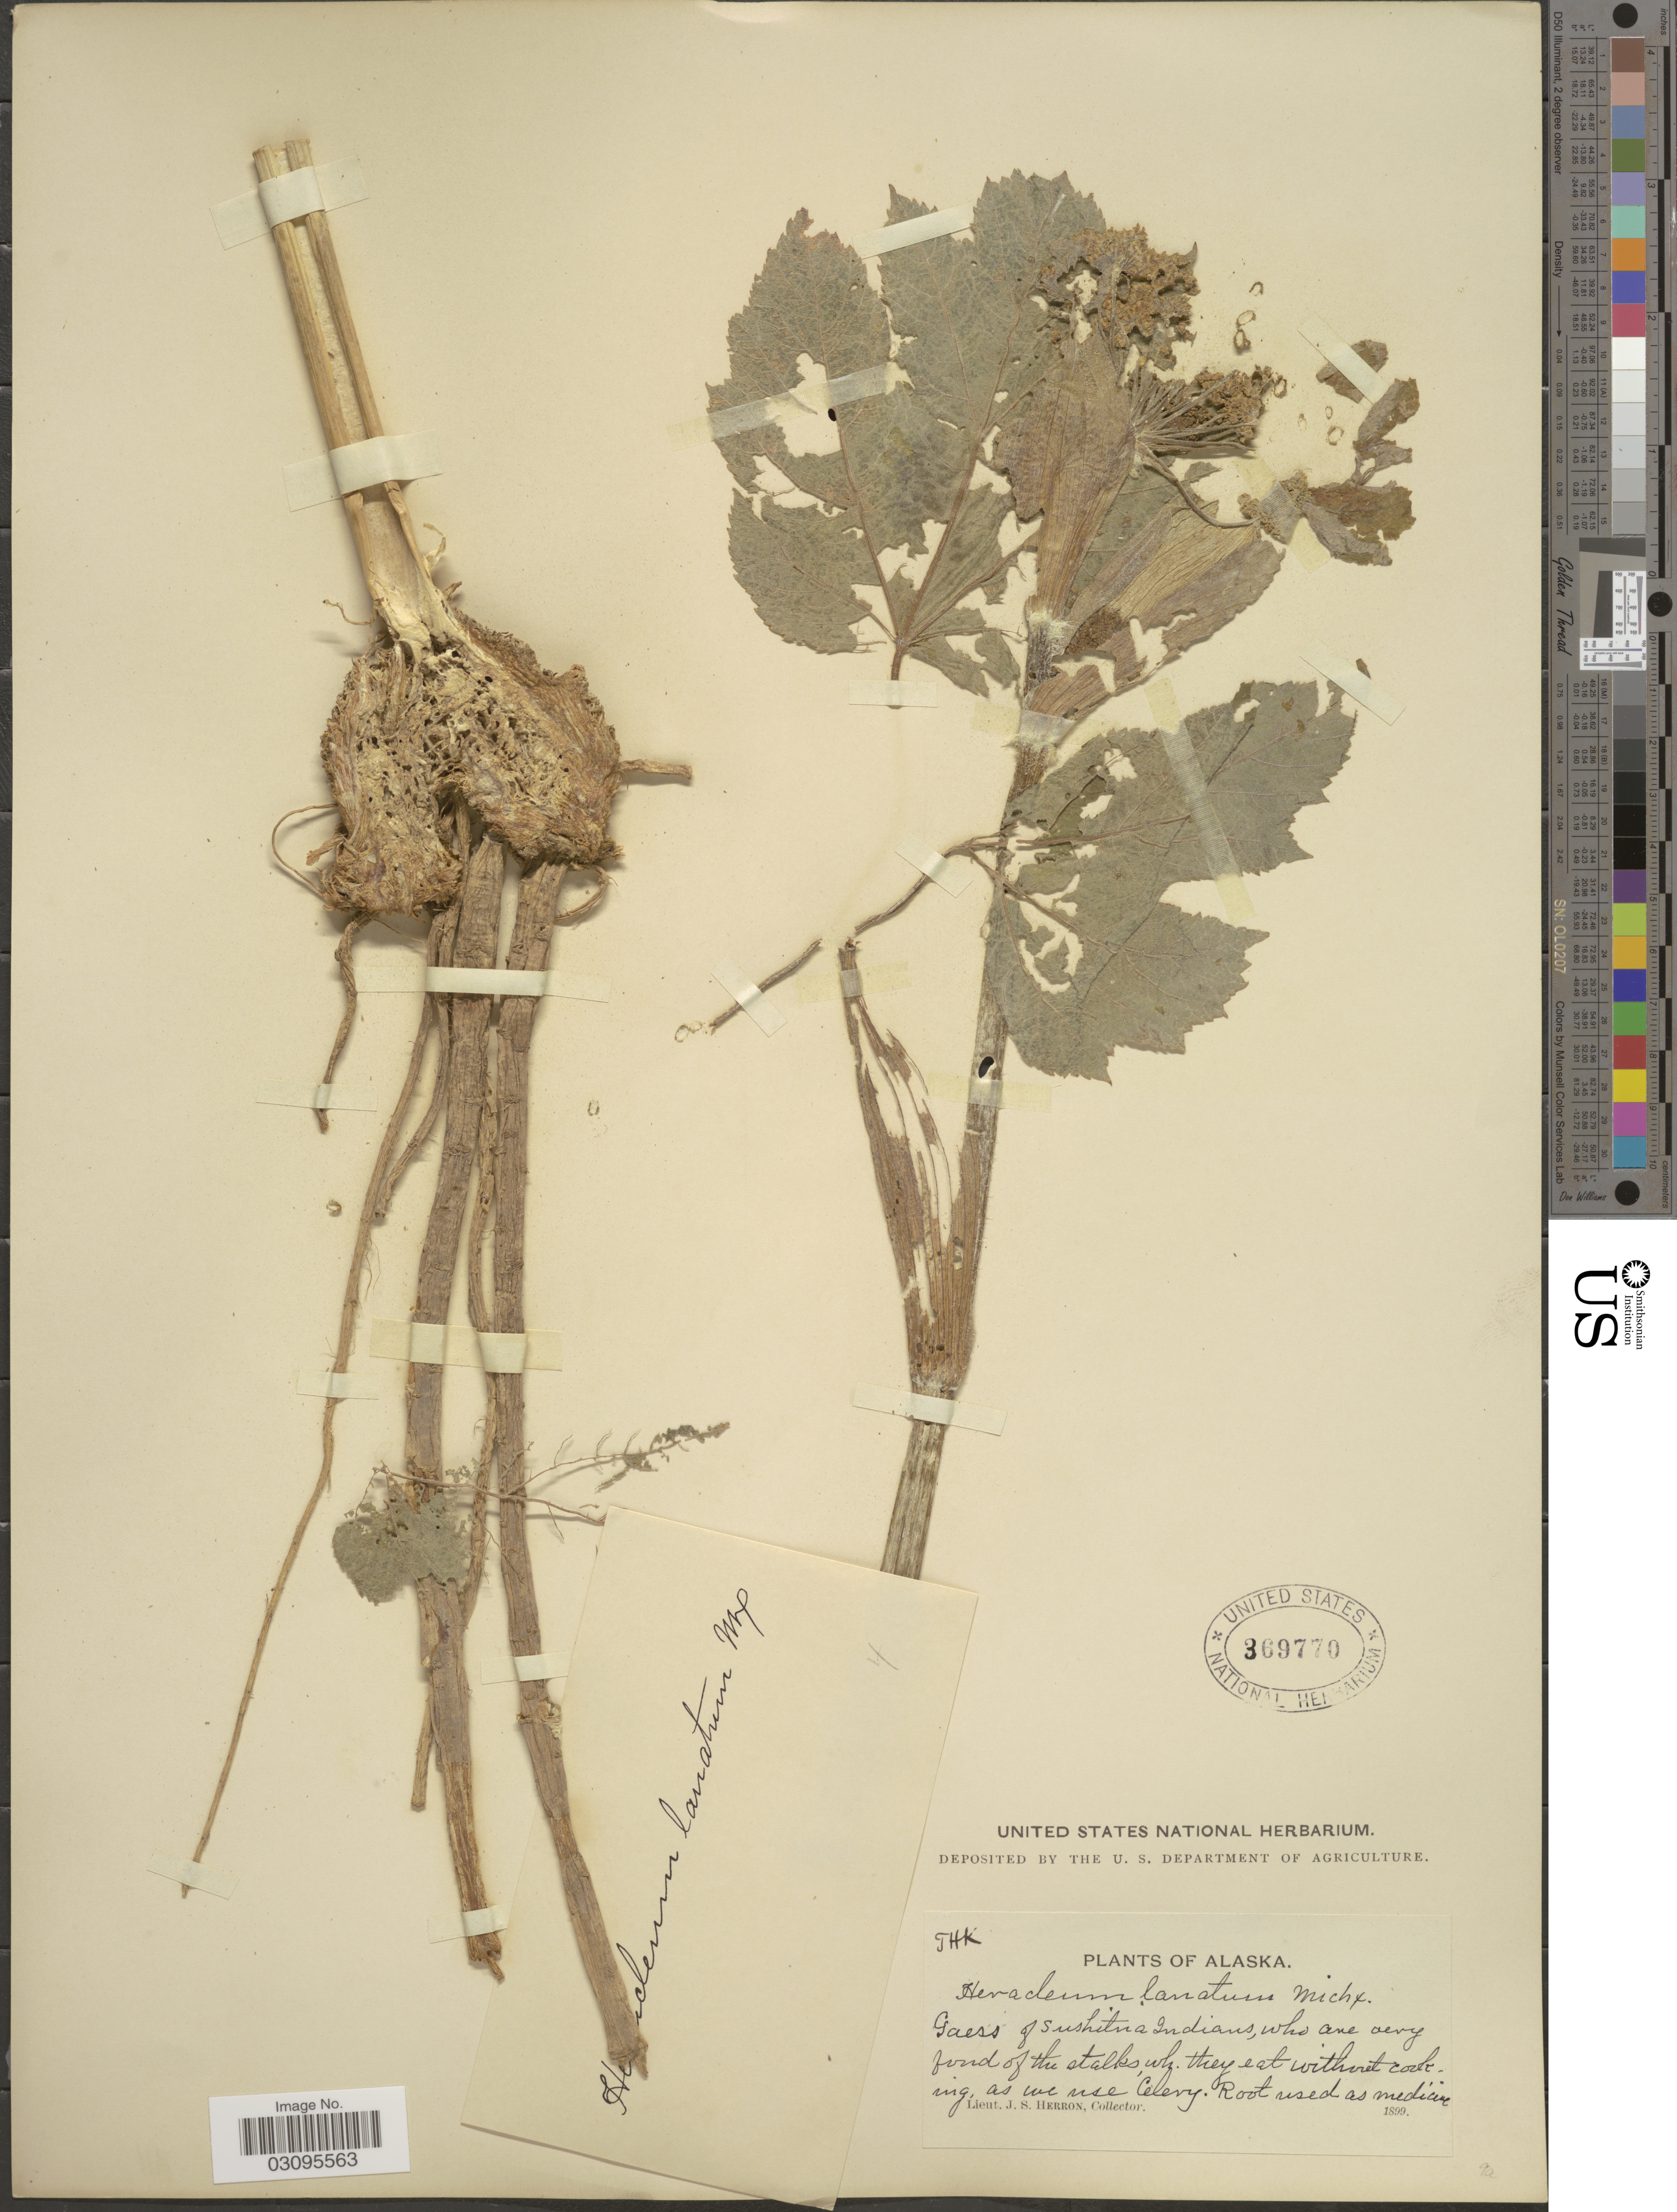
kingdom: Plantae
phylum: Tracheophyta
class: Magnoliopsida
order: Apiales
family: Apiaceae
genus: Heracleum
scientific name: Heracleum lanatum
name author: Michx.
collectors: J. Herron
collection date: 1899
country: United States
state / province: Alaska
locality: Gaess of Sushitna Indians.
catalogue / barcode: US 369770